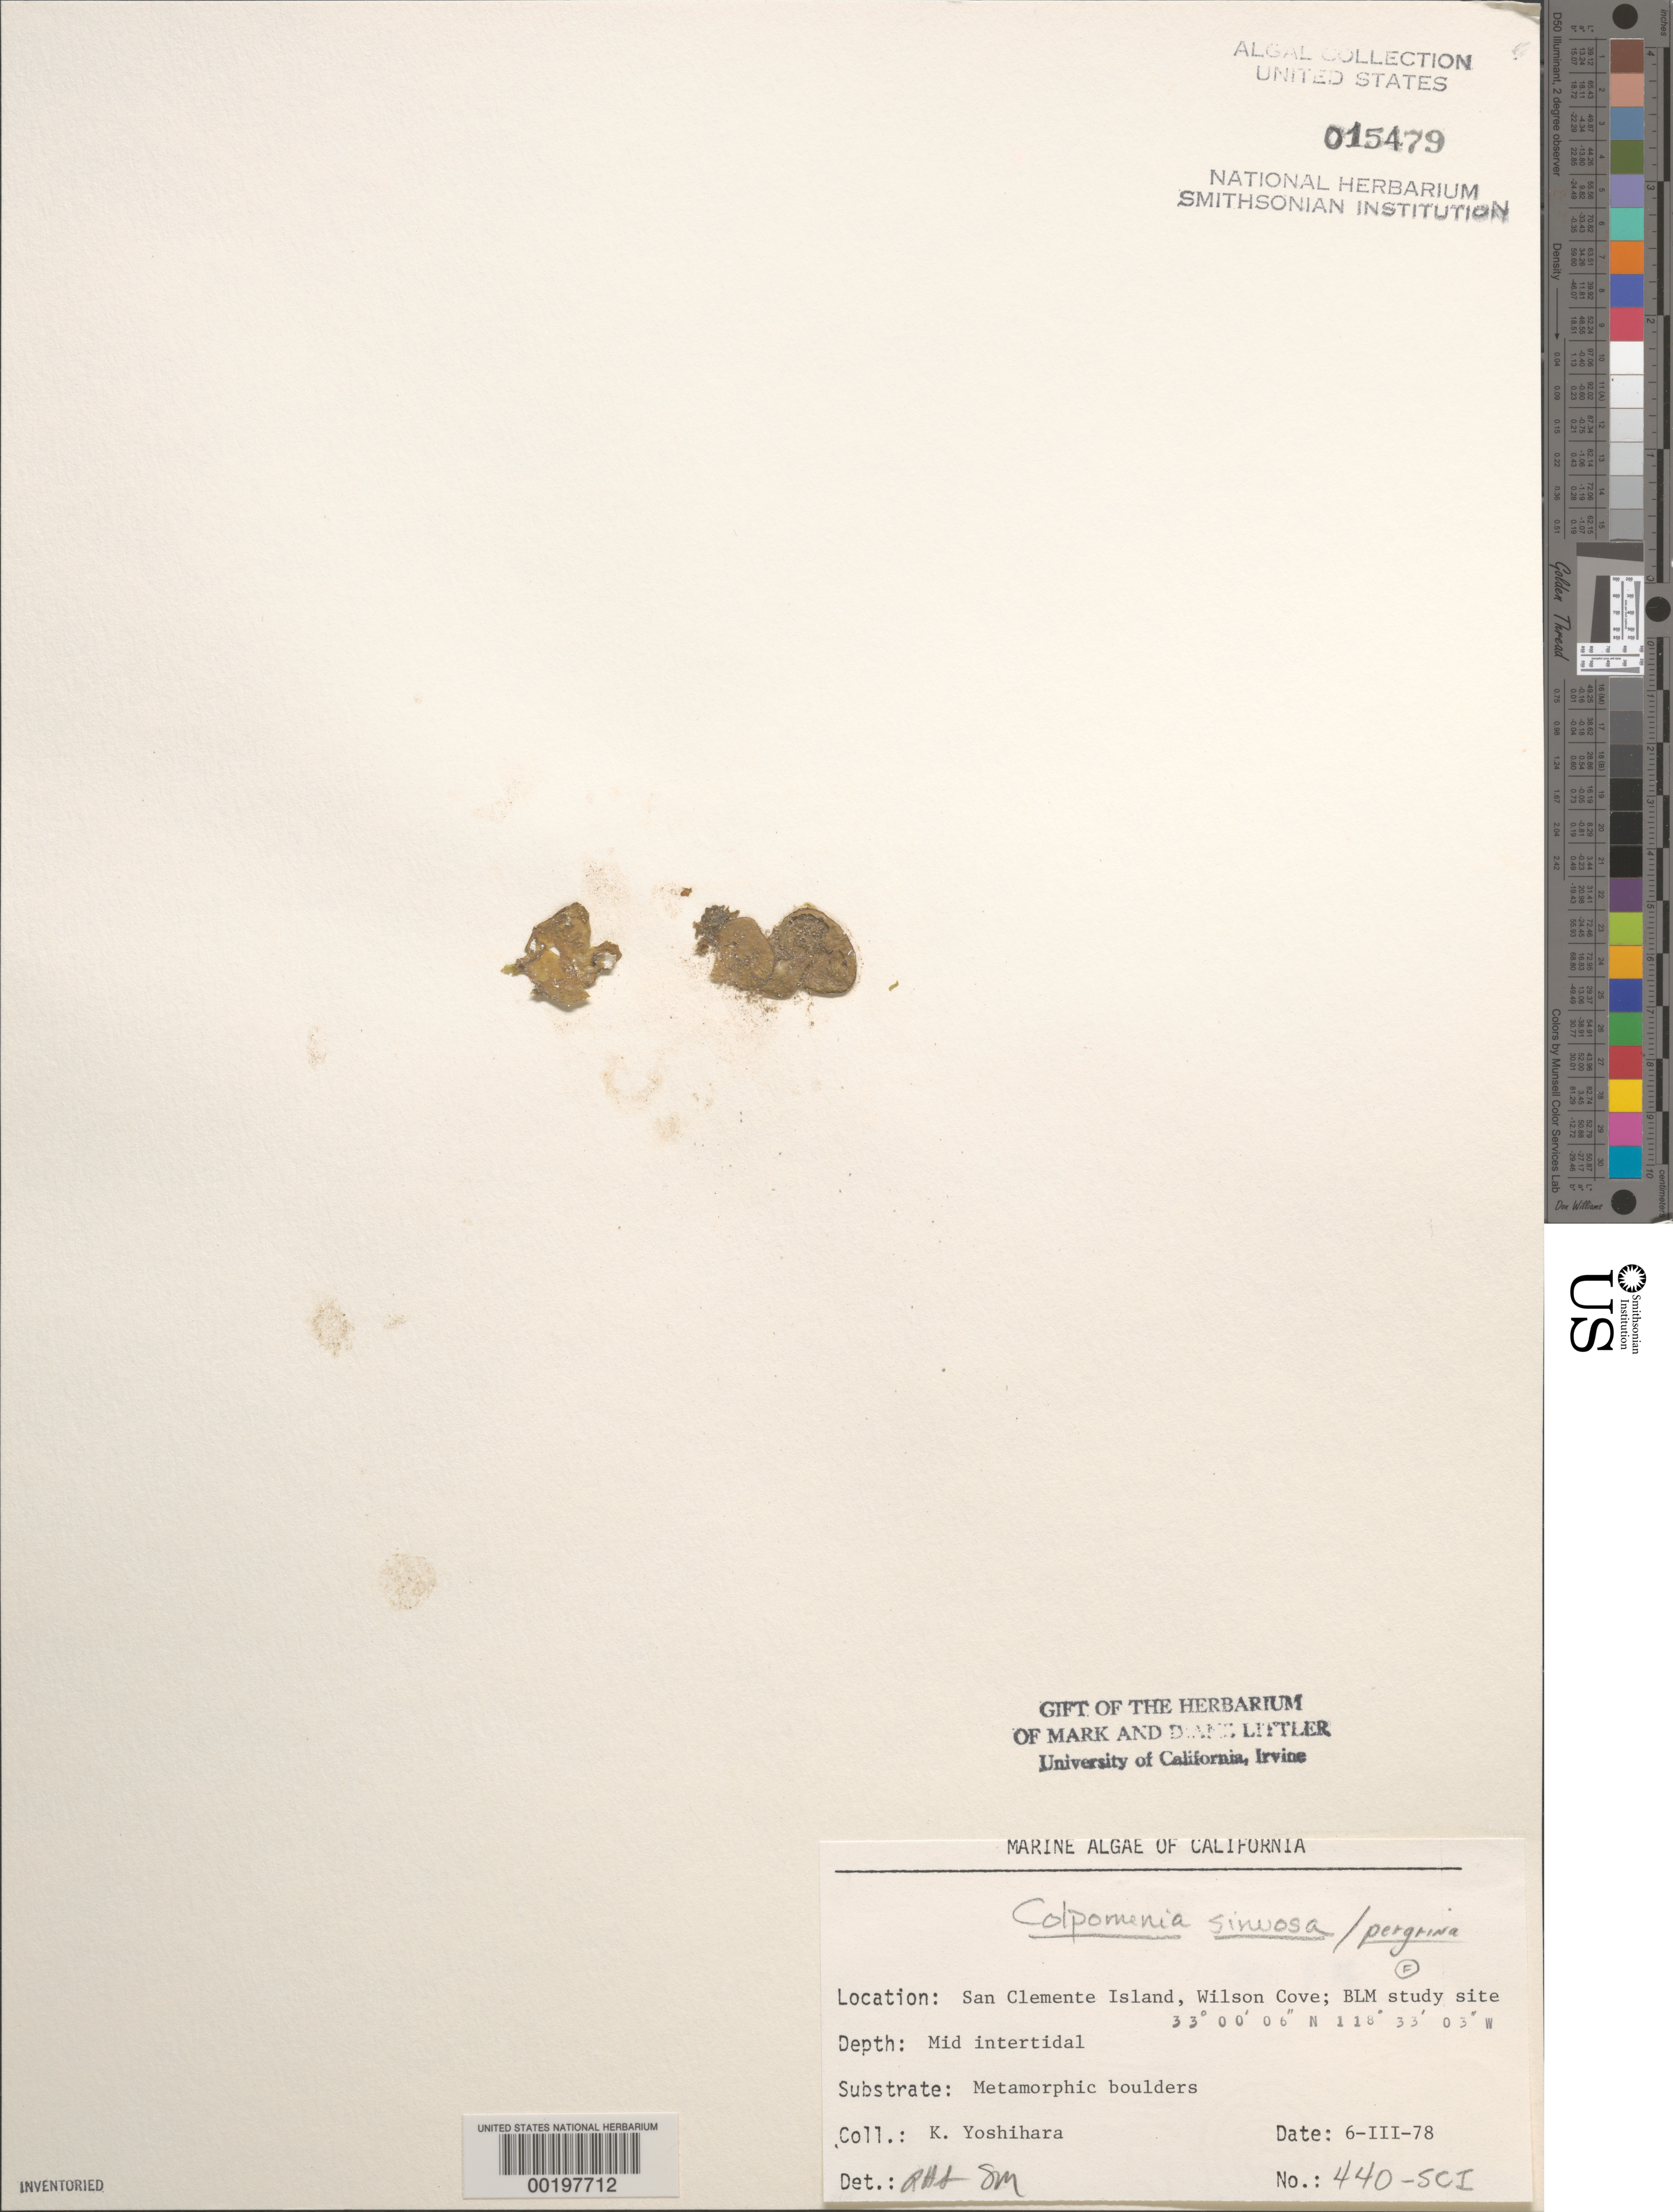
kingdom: Chromista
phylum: Ochrophyta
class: Phaeophyceae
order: Scytosiphonales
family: Scytosiphonaceae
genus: Colpomenia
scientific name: Colpomenia sinuosa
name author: (K. Mert. ex Roth) Derbes & Solier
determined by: Sims, Robert H.; Murray, S. N.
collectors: K. Yoshihara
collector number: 440-sci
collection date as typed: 06 Mar 1978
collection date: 1978-03-06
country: United States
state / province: California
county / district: Los Angeles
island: San Clemente Island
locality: Wilson Cove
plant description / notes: BLM-SOCALBIGHT Rocky Intertidal Survey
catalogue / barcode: US 15479